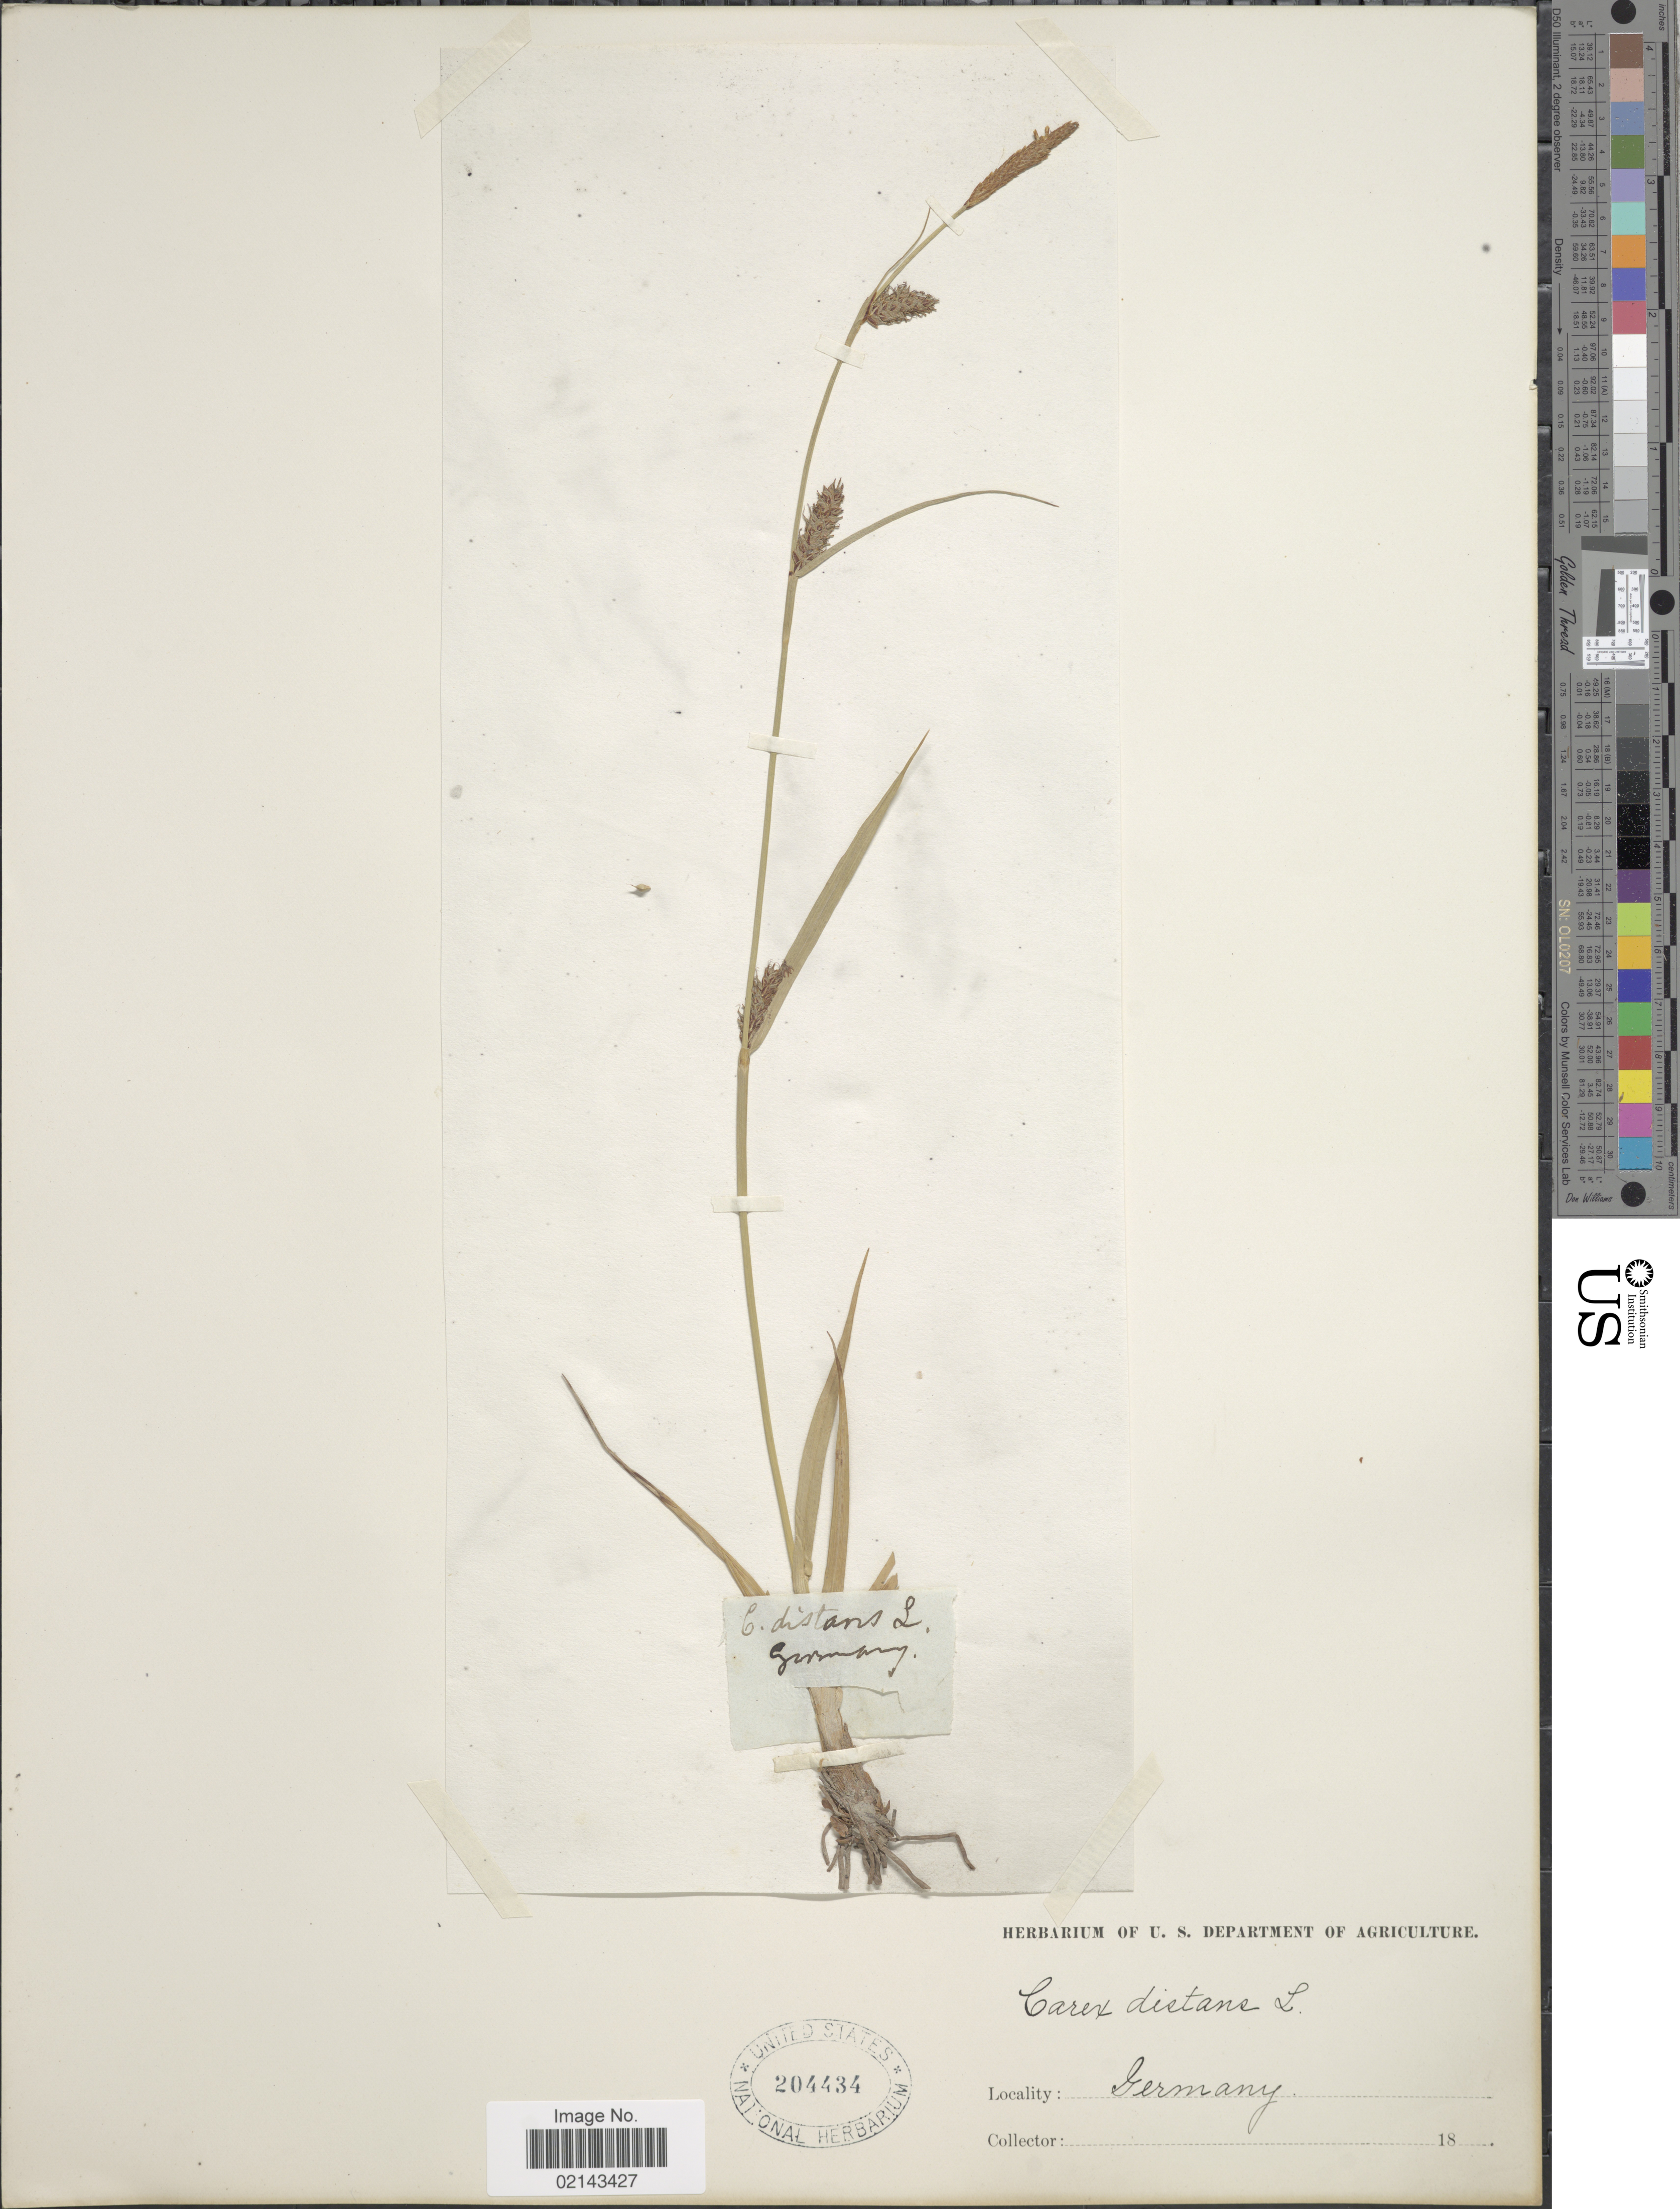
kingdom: Plantae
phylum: Tracheophyta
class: Liliopsida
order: Poales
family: Cyperaceae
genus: Carex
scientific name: Carex distans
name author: L.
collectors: ex herb. U. S. Department of Agriculture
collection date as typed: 18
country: Germany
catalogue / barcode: US 204434